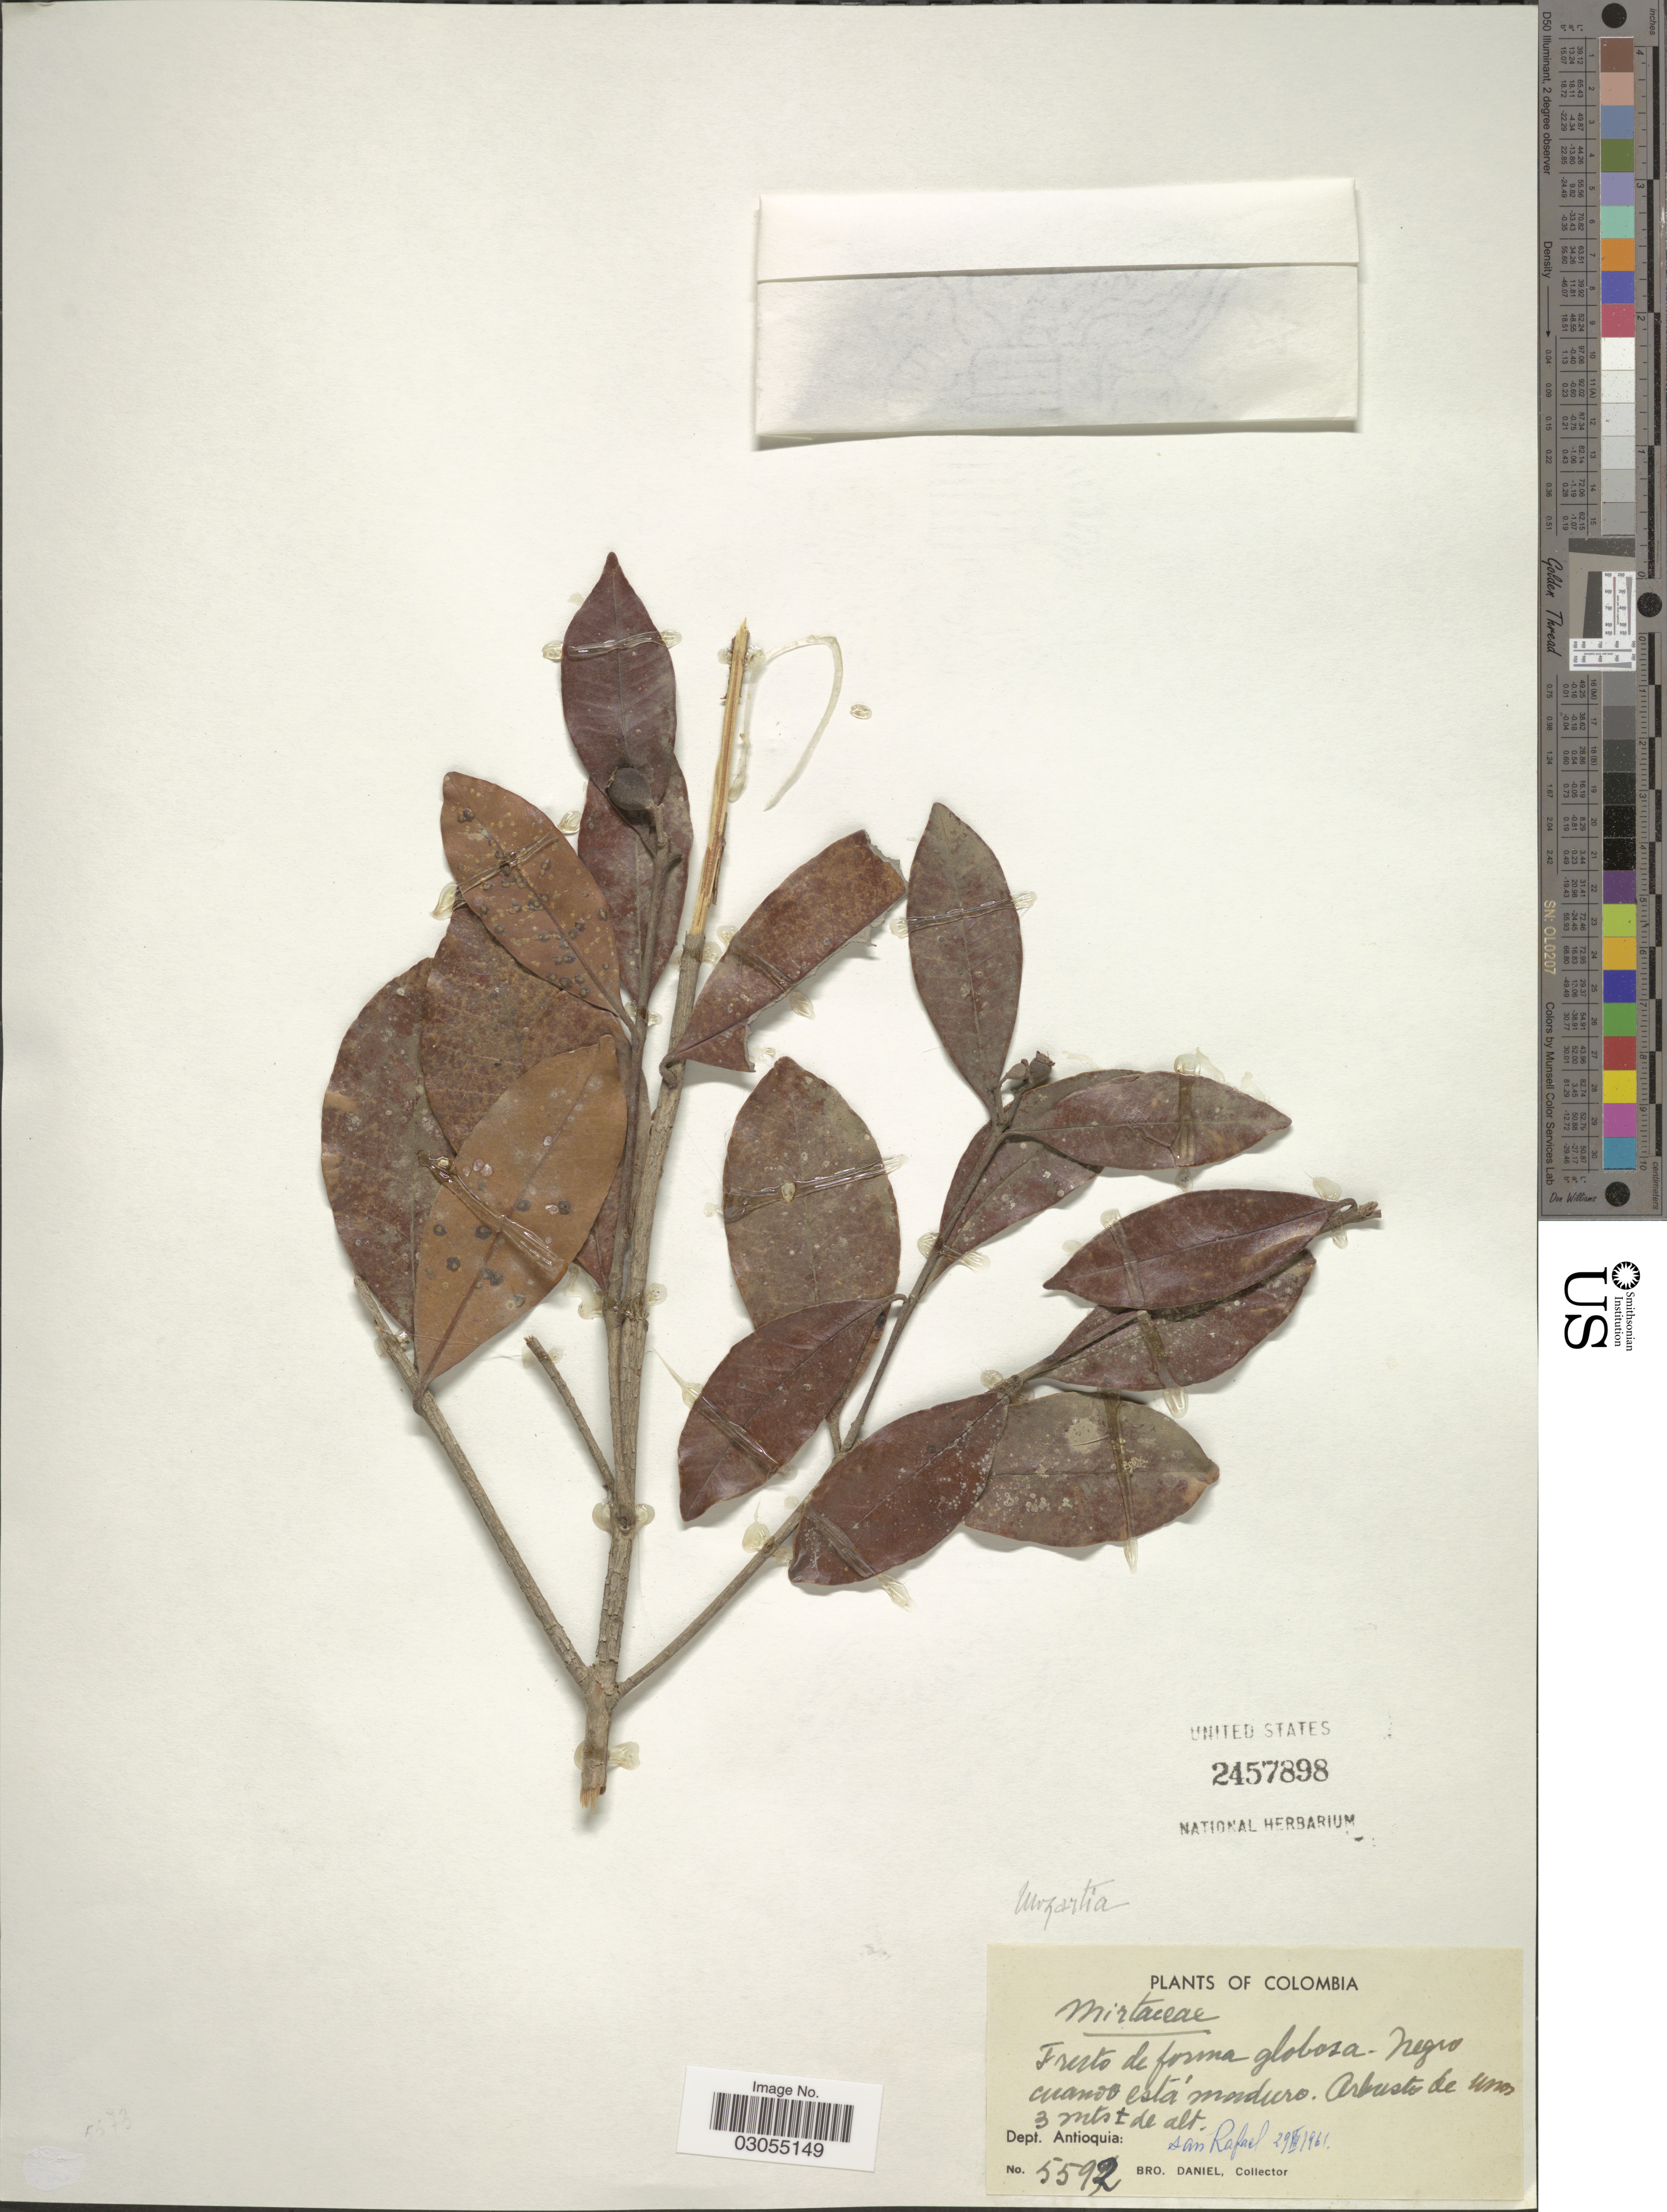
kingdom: Plantae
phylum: Tracheophyta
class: Magnoliopsida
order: Myrtales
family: Myrtaceae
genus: Eugenia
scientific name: Eugenia sp.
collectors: Bro. Daniel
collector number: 5592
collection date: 1961-07-29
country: Colombia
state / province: Antioquia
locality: Negro cuando está maduro, Dept. Antioquia: San Rafael.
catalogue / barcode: US 2457898